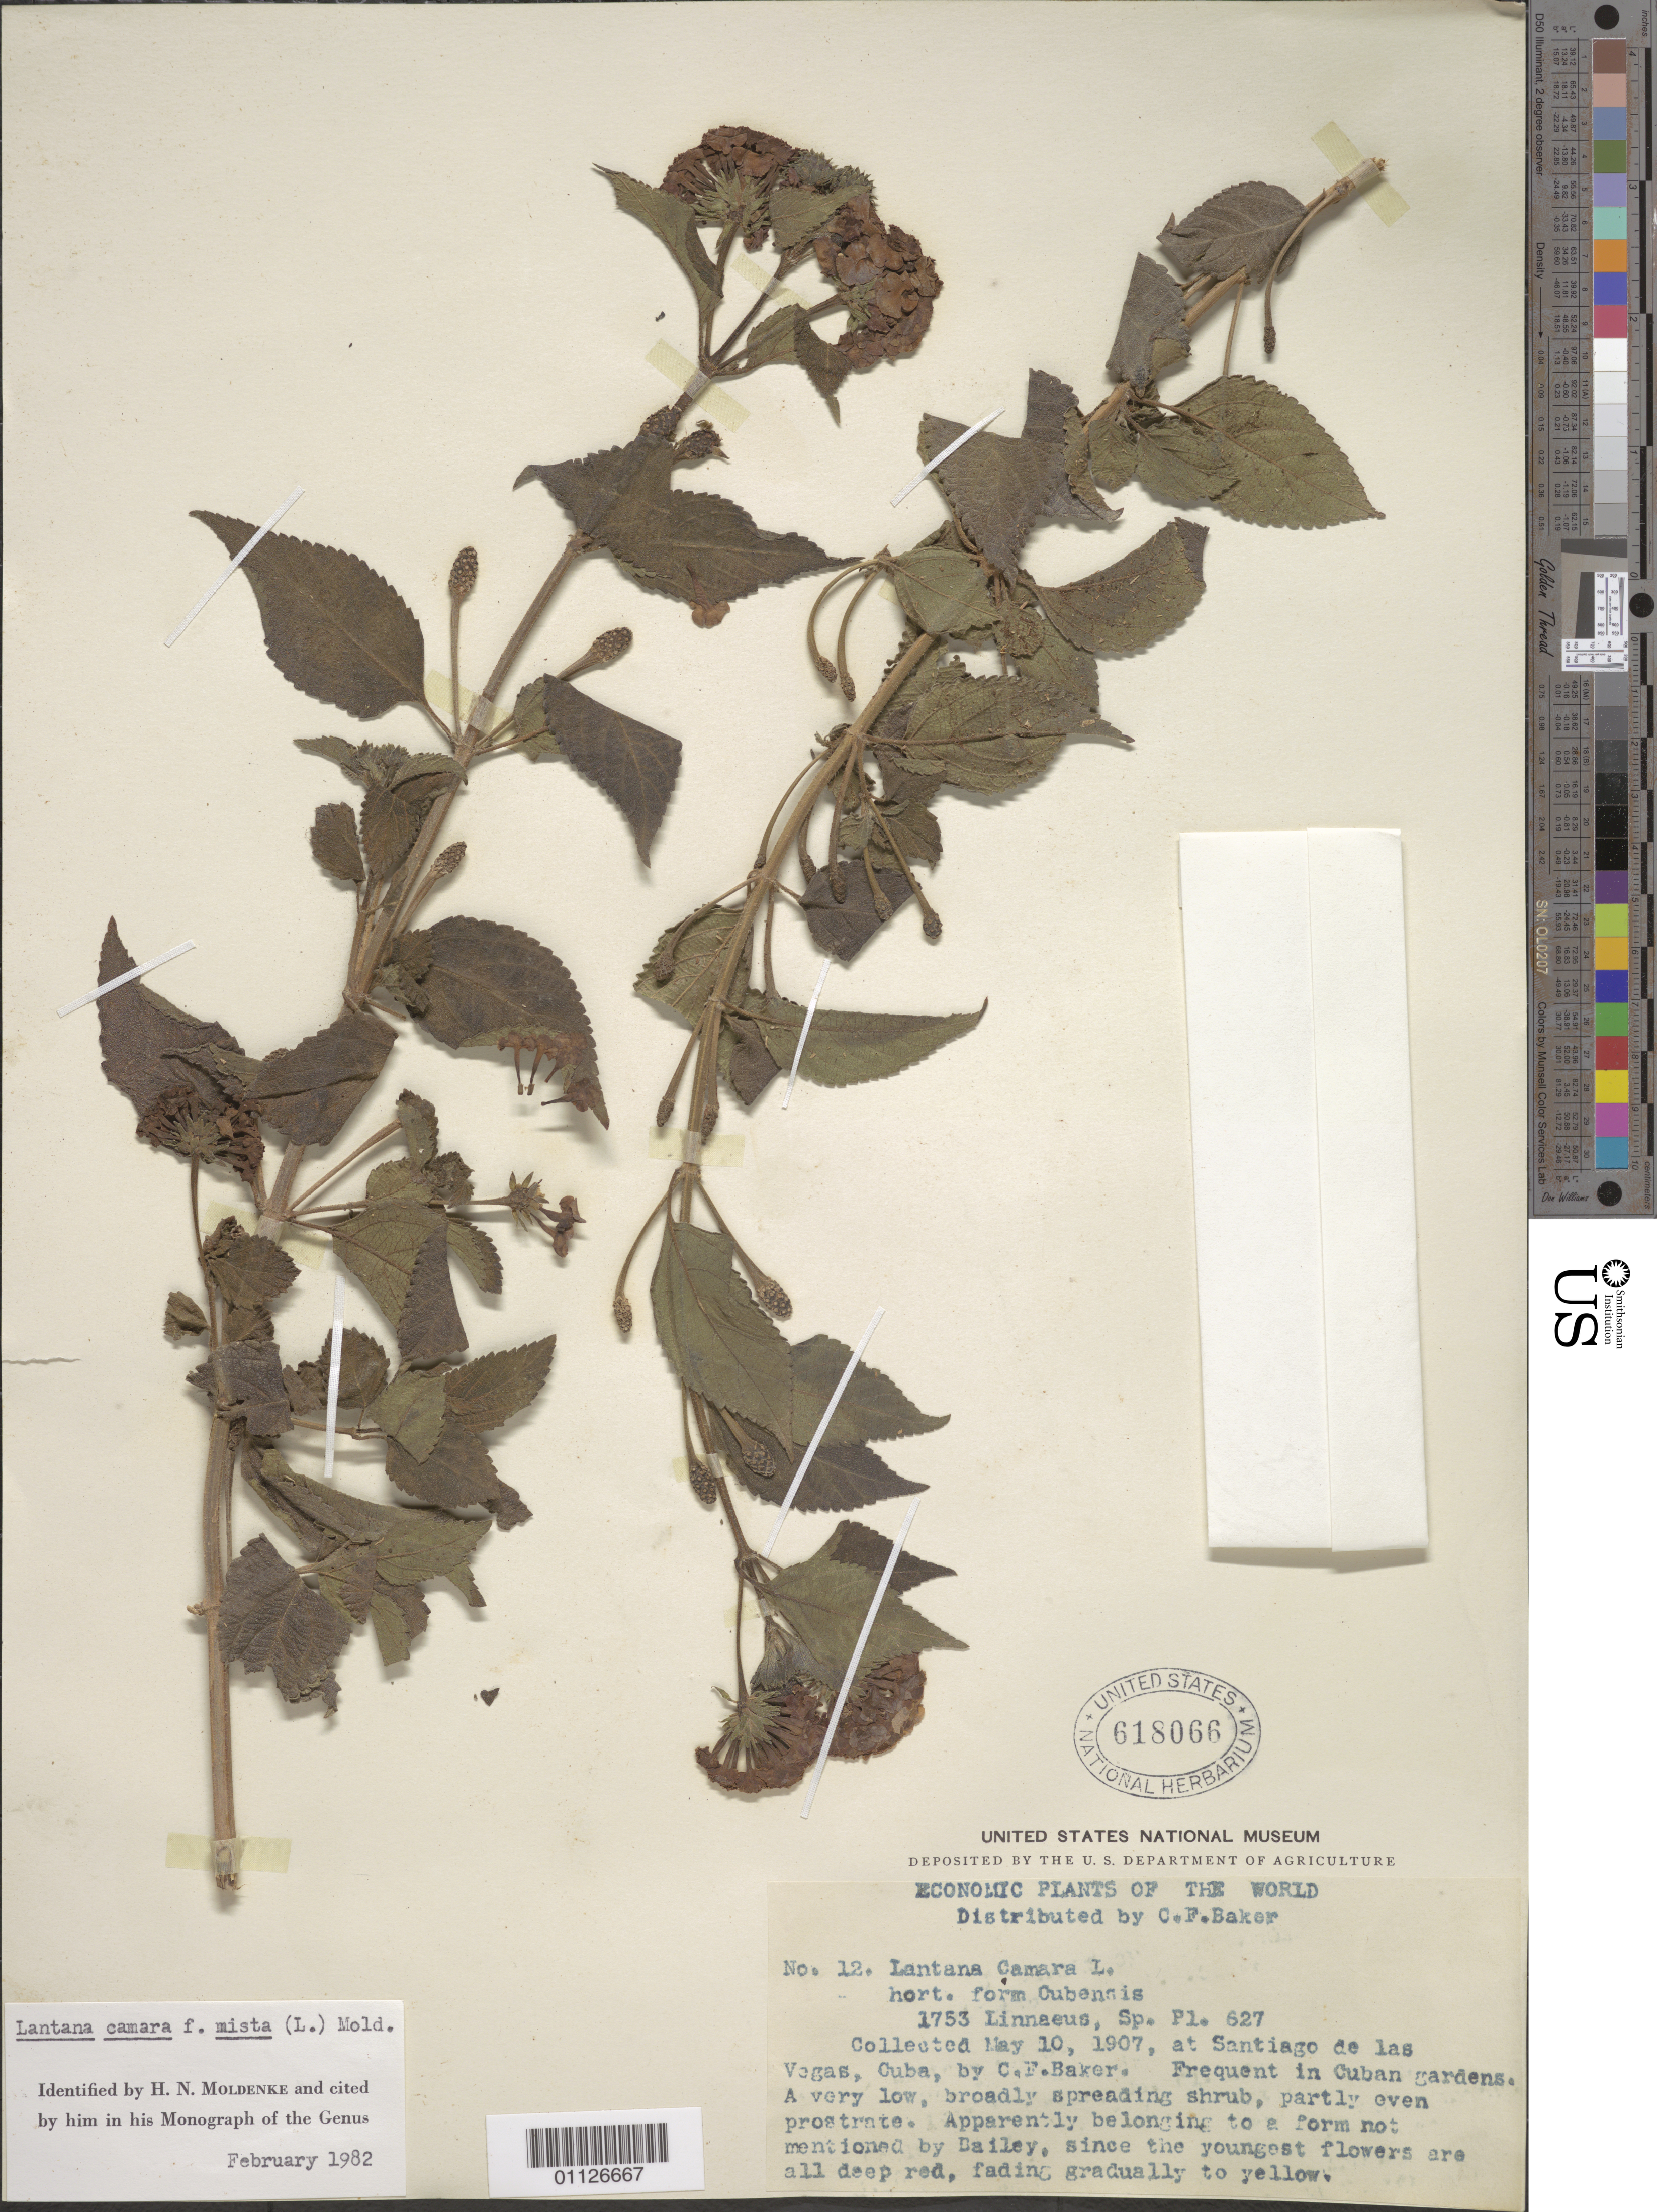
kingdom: Plantae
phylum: Tracheophyta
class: Magnoliopsida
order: Lamiales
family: Verbenaceae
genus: Lantana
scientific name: Lantana camara f. mista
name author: (L.) Moldenke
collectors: C. F. Baker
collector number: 12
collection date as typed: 10 May 1907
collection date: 1907-05-10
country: Cuba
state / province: La Habana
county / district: Municipio Boyeros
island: Cuba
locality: Santiago de las Vegas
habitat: Frequent in Cuban gardens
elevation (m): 97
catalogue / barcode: US 618066